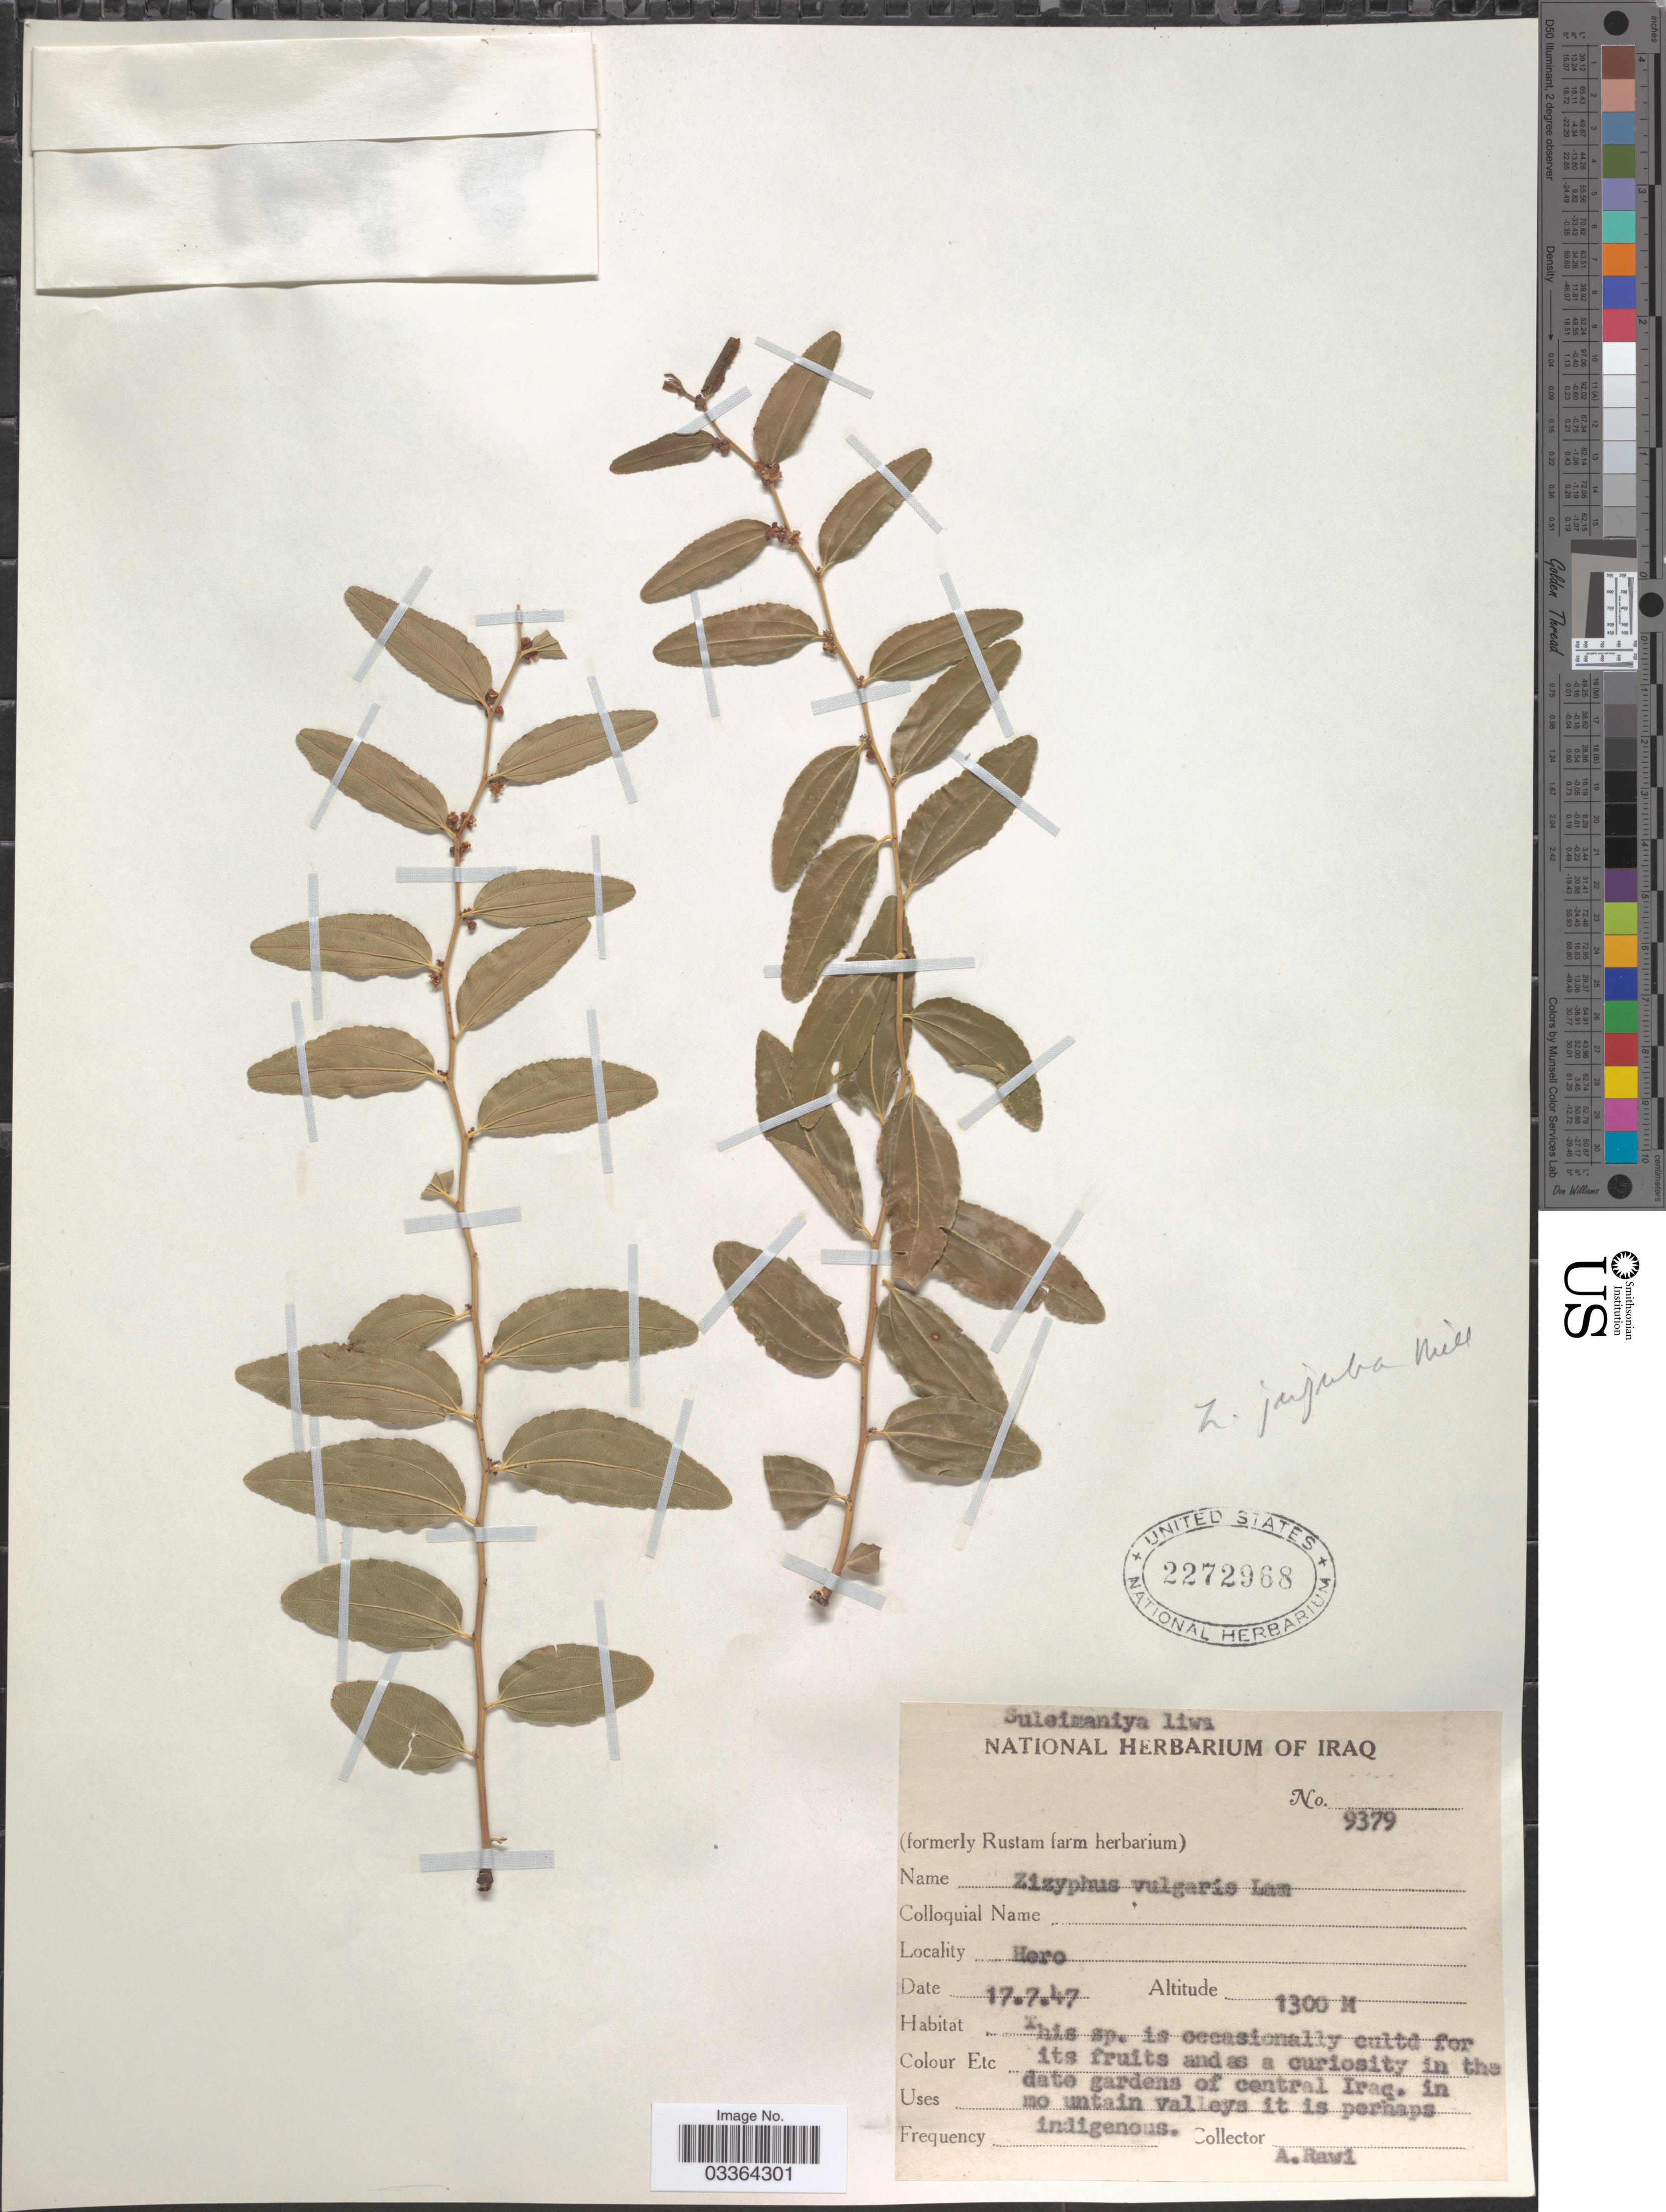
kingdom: Plantae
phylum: Tracheophyta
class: Magnoliopsida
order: Rosales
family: Rhamnaceae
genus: Ziziphus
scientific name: Ziziphus jujuba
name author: Mill.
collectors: A. Rawi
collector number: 9379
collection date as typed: Transcribed d/m/y: 17/7/47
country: Iraq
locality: Hero.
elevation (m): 1300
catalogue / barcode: US 2272968